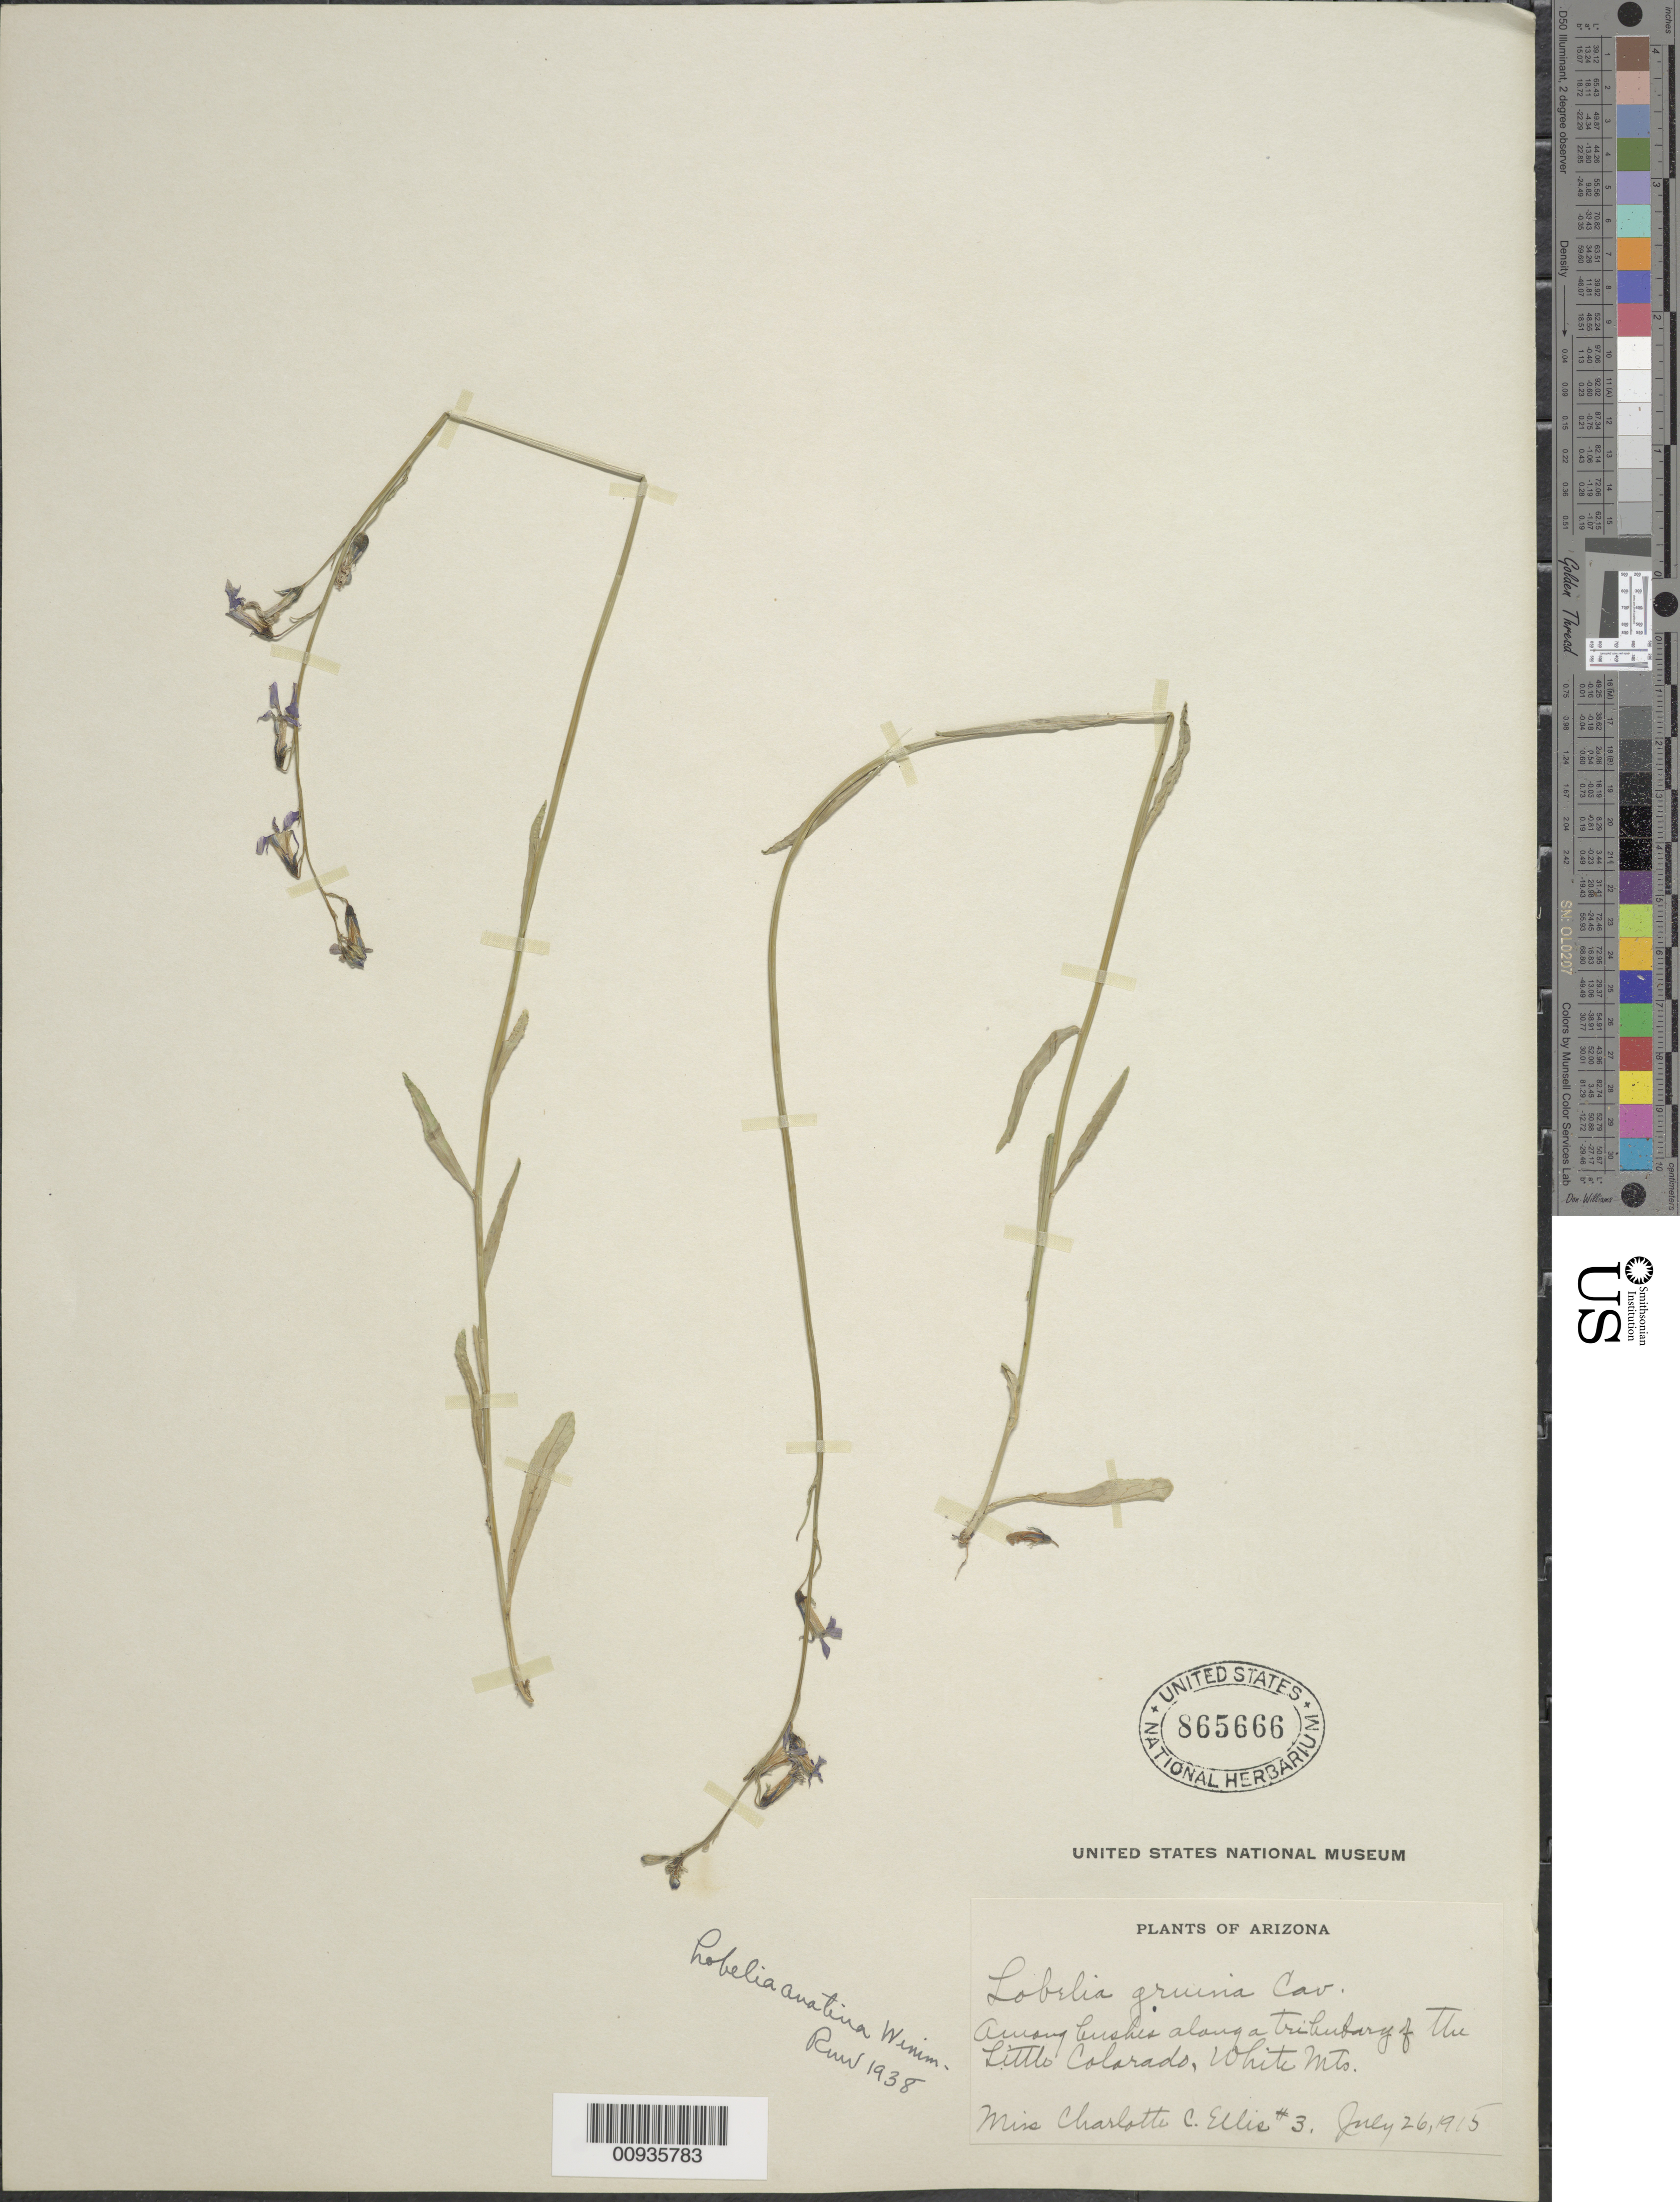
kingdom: Plantae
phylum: Tracheophyta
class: Magnoliopsida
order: Asterales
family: Campanulaceae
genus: Lobelia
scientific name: Lobelia anatina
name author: E. Wimm.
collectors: C. C. Ellis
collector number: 3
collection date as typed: July 26, 1915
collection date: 1915-07-26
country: United States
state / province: Arizona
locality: Along tributary of the Little Colorado River, Whte Mountains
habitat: Among bushes along a tributary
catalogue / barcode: US 865666